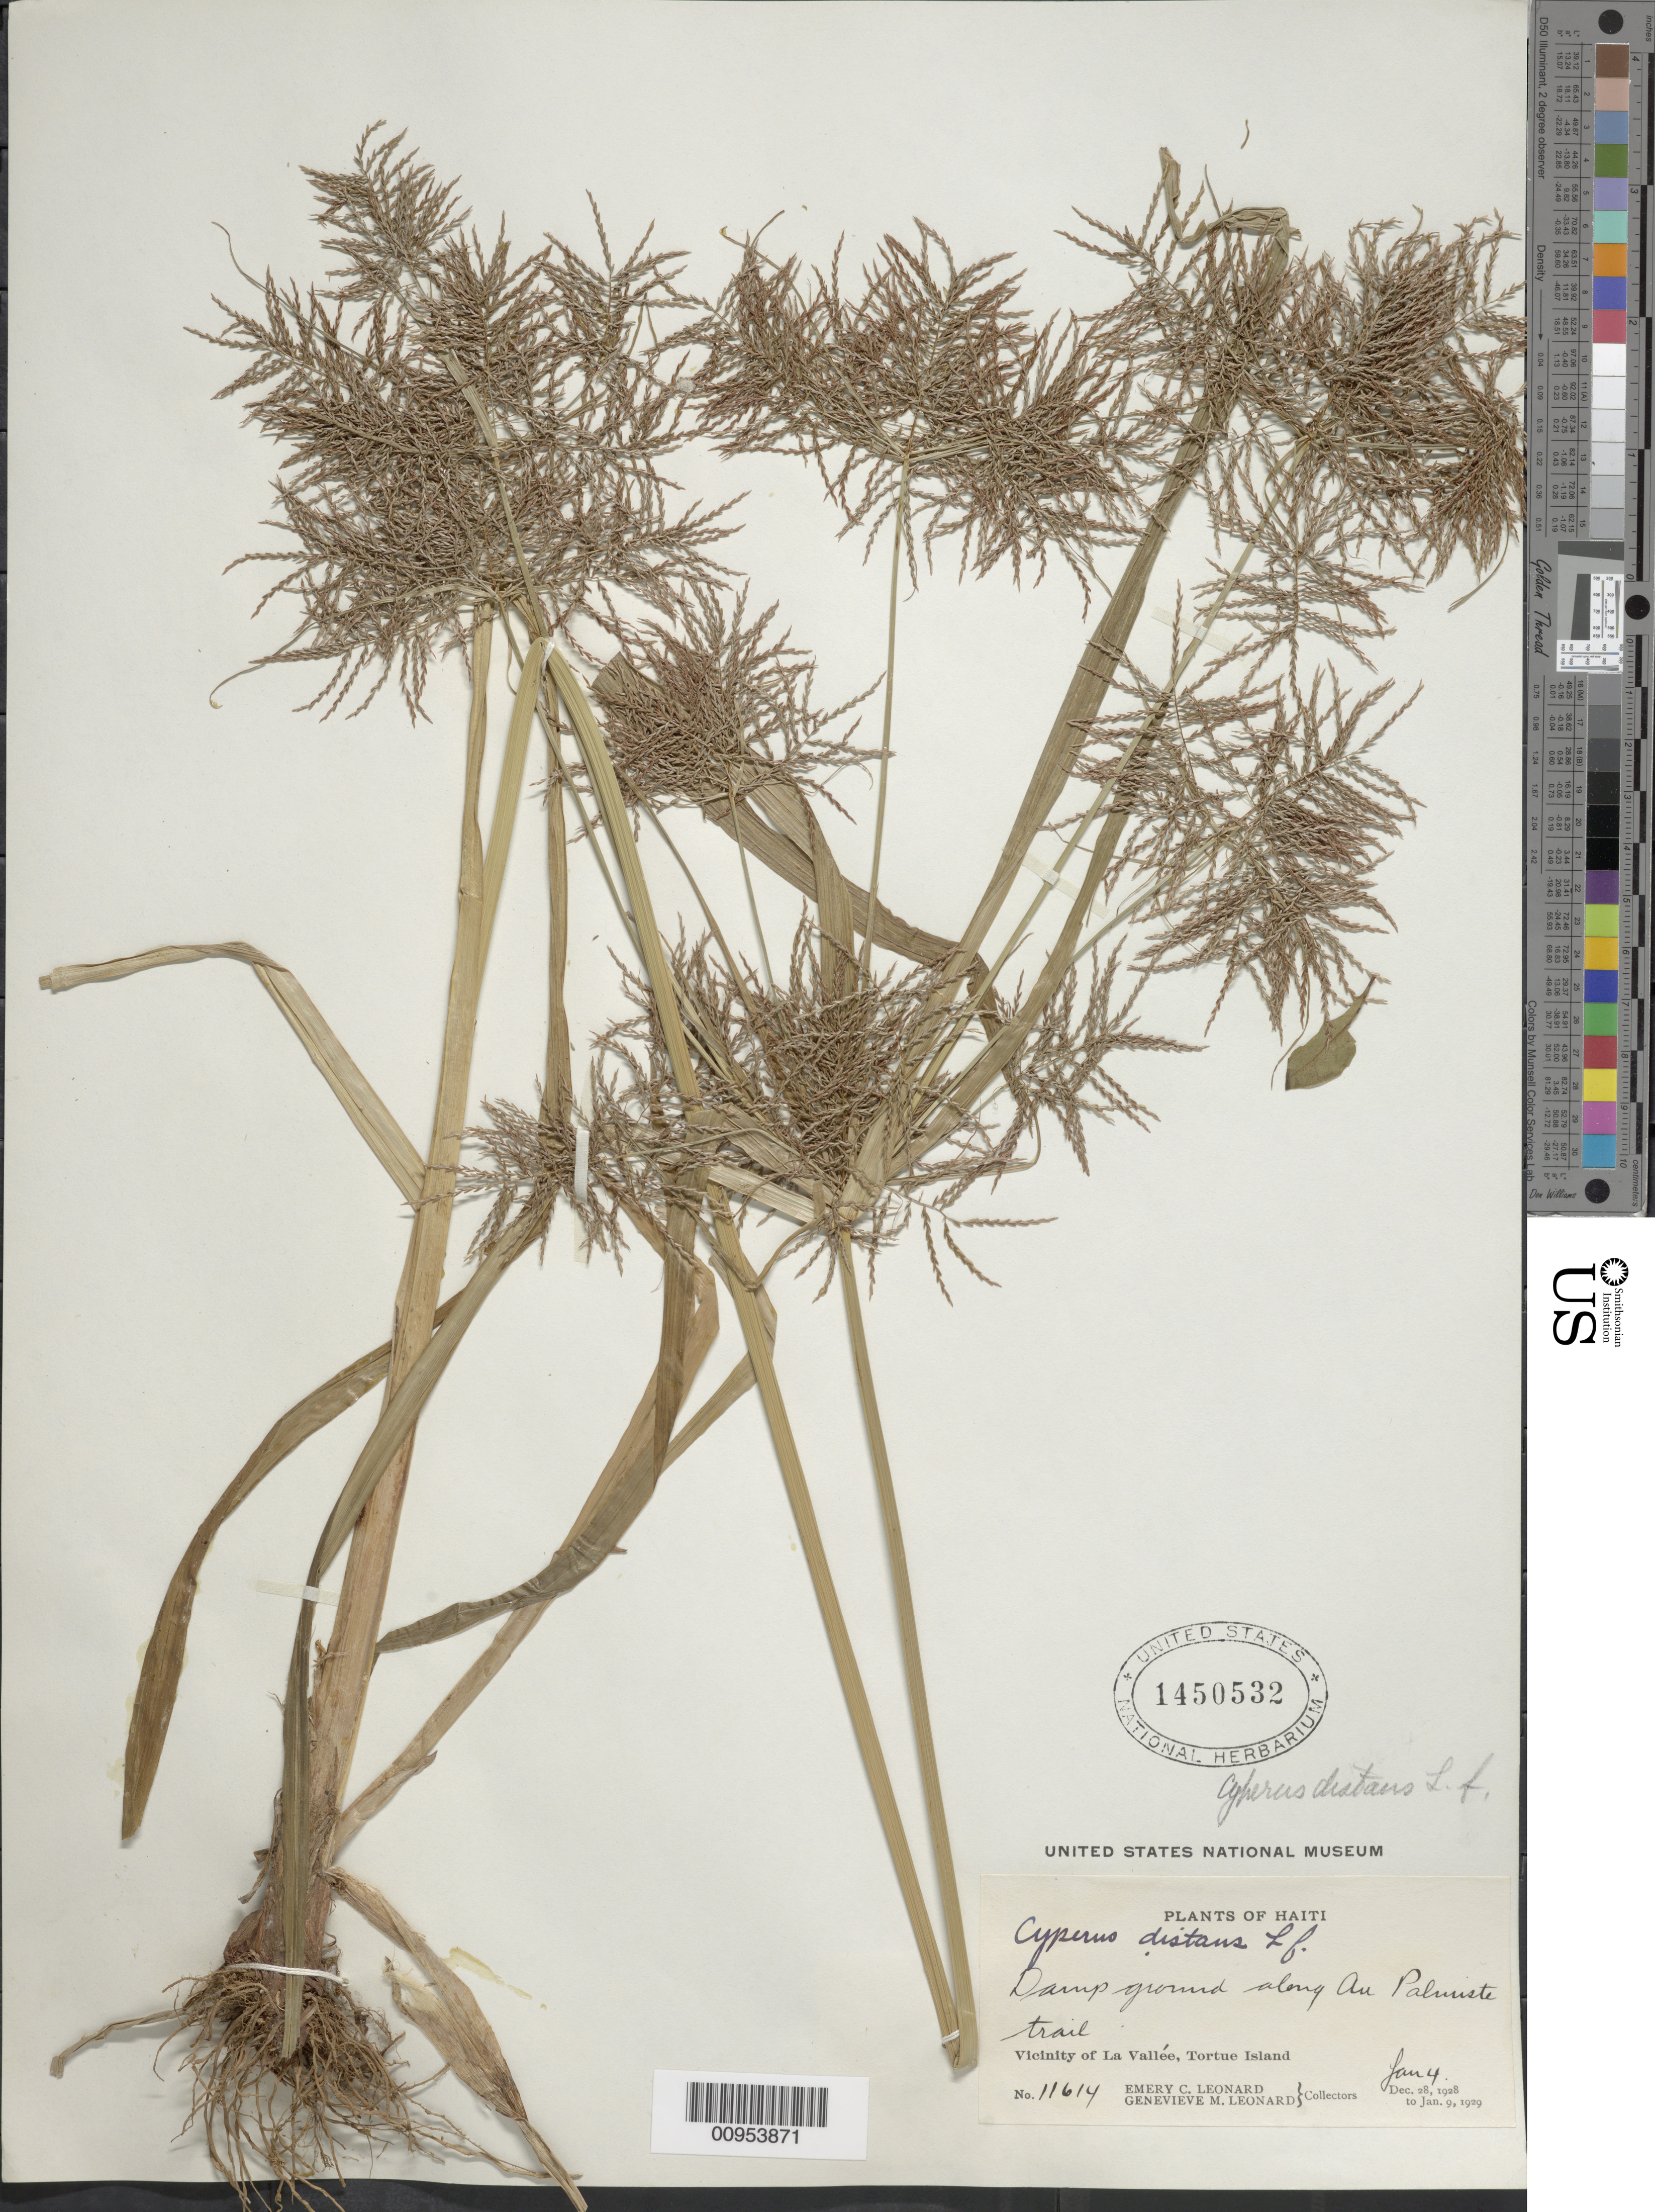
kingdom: Plantae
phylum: Tracheophyta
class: Liliopsida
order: Poales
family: Cyperaceae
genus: Cyperus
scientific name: Cyperus distans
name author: L. f.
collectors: E. C. Leonard & G. M. Leonard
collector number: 11614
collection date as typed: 04 Jan 1929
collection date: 1929-01-04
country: Haiti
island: Tortue Island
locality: Vicinity of La Vallée, along Au Paliniste trail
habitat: Damp ground along trail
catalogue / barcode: US 1450532